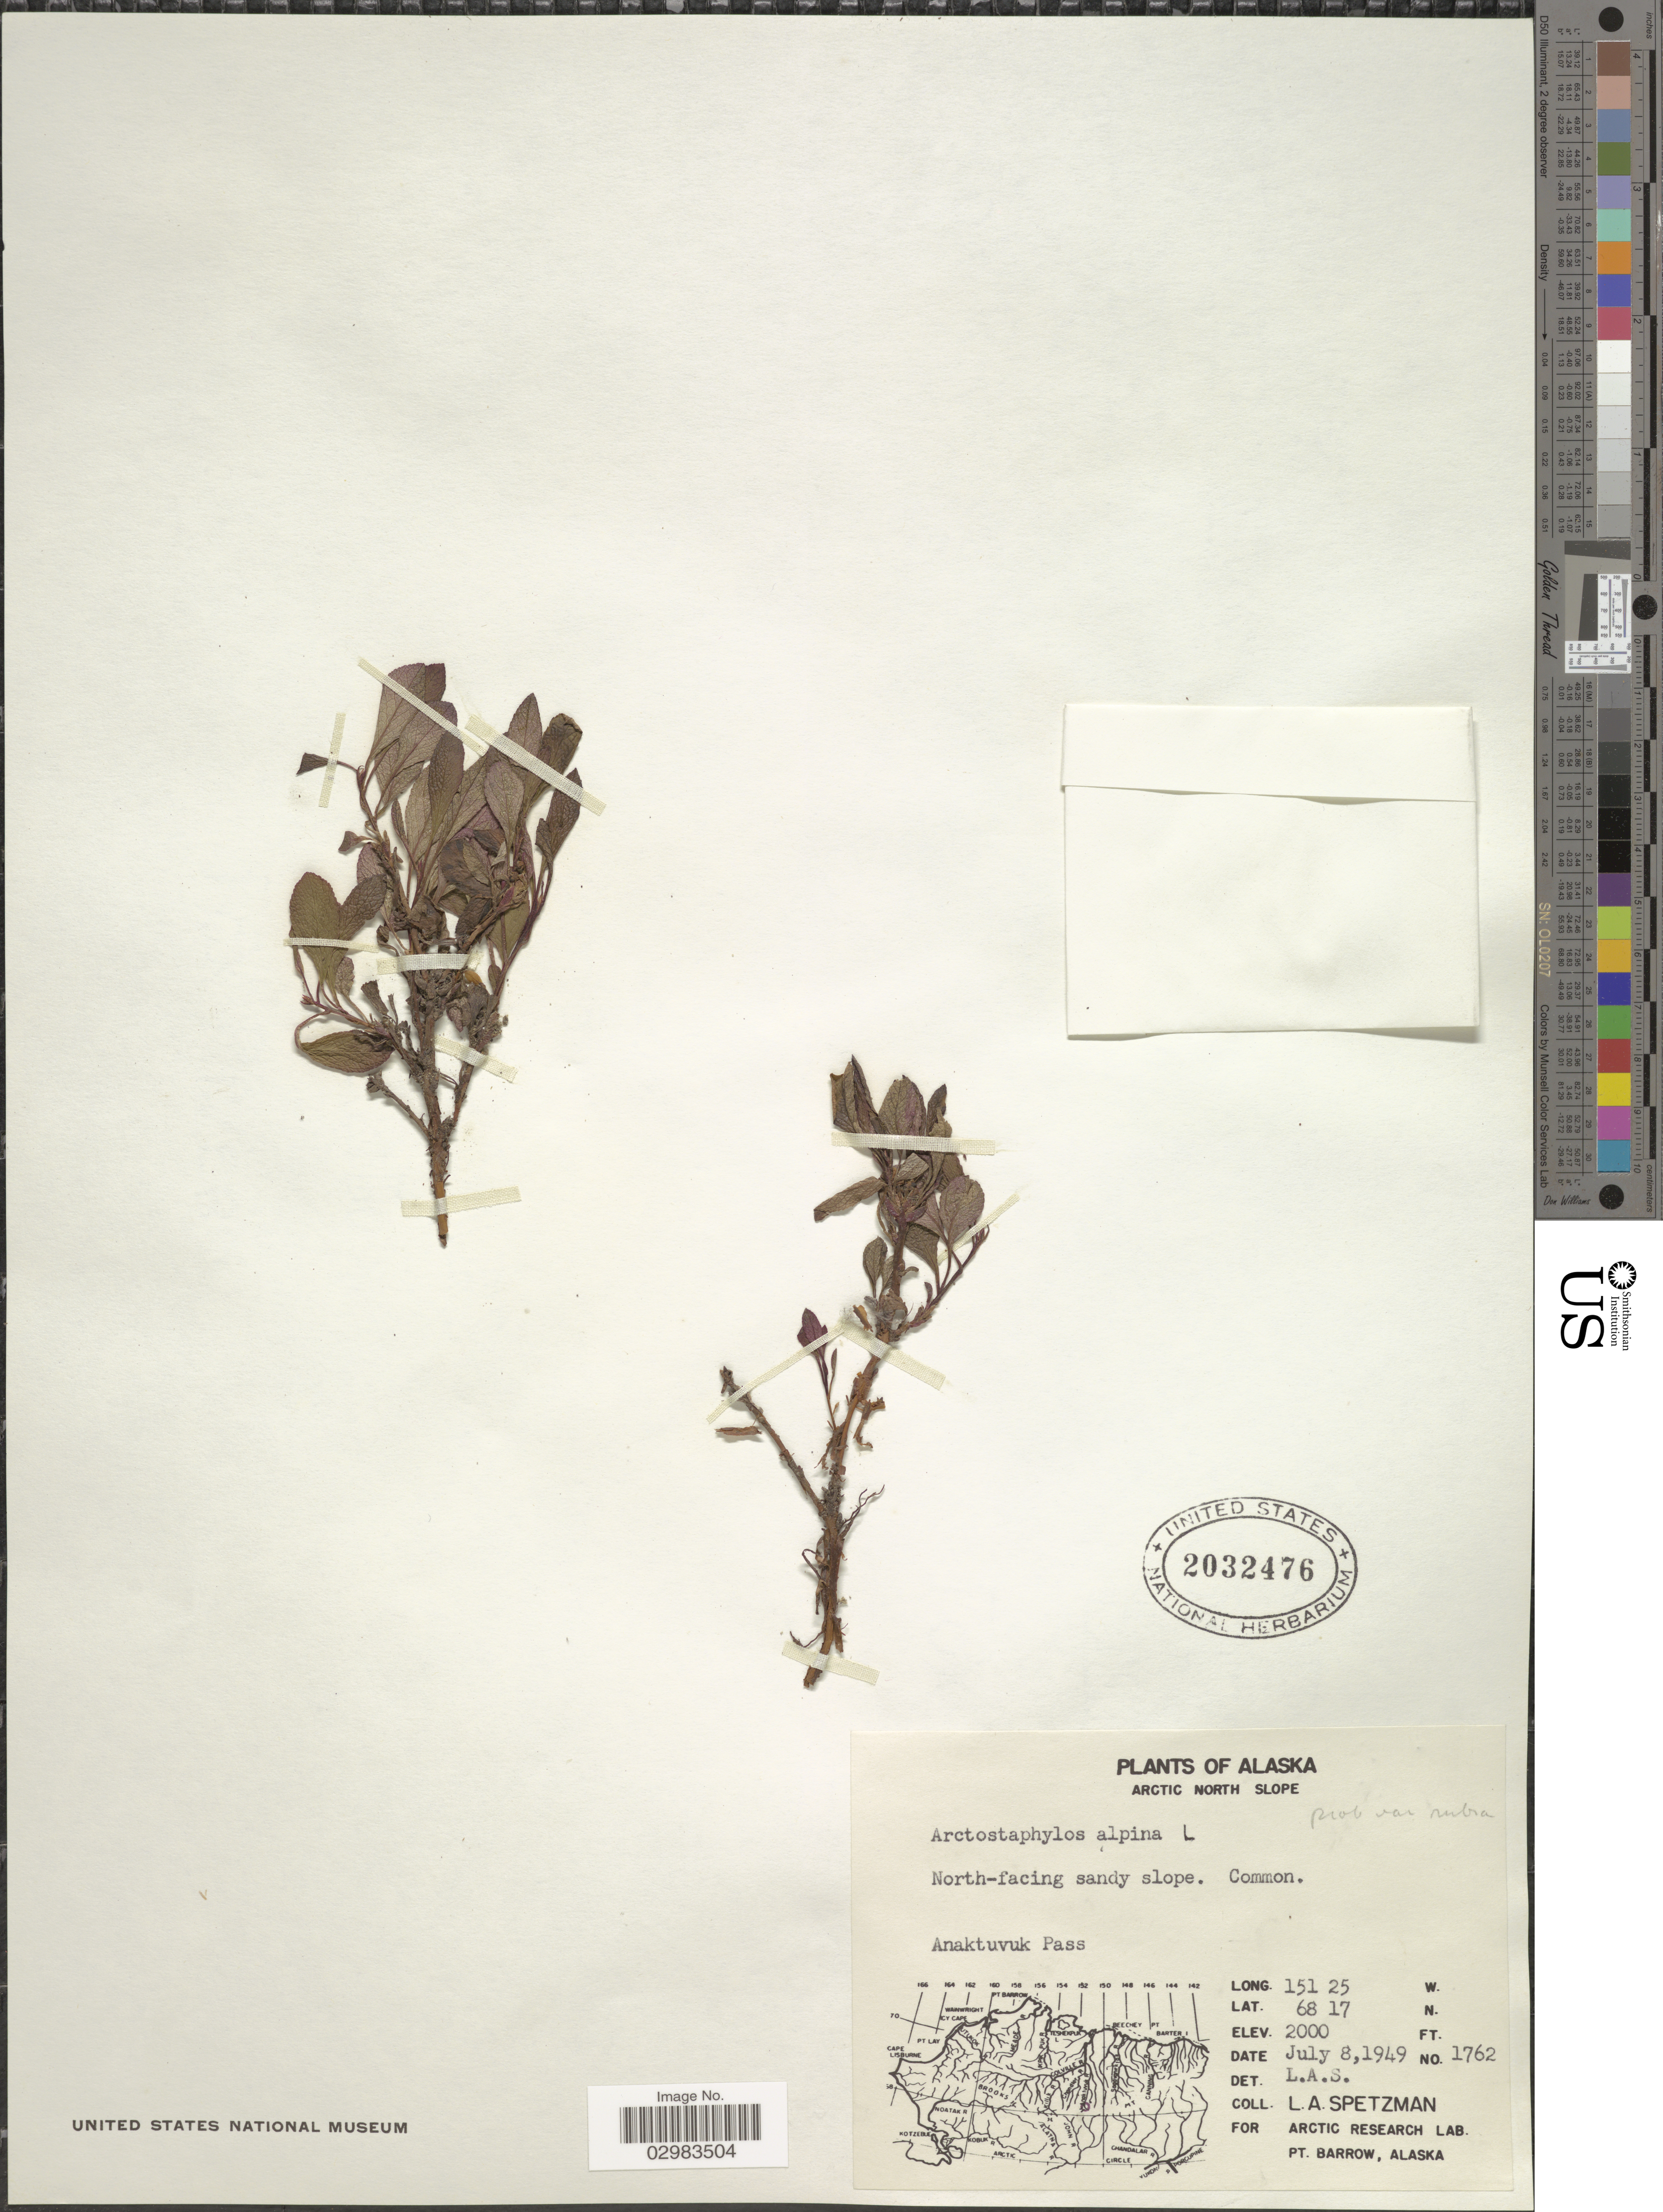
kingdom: Plantae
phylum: Tracheophyta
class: Magnoliopsida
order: Ericales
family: Ericaceae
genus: Arctostaphylos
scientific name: Arctostaphylos alpina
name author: (L.) Spreng.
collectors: L. Spetzman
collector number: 1762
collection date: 1949-07-08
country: United States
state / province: Alaska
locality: Arctic North Slope, Anaktuvuk Pass.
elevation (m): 610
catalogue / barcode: US 2032476